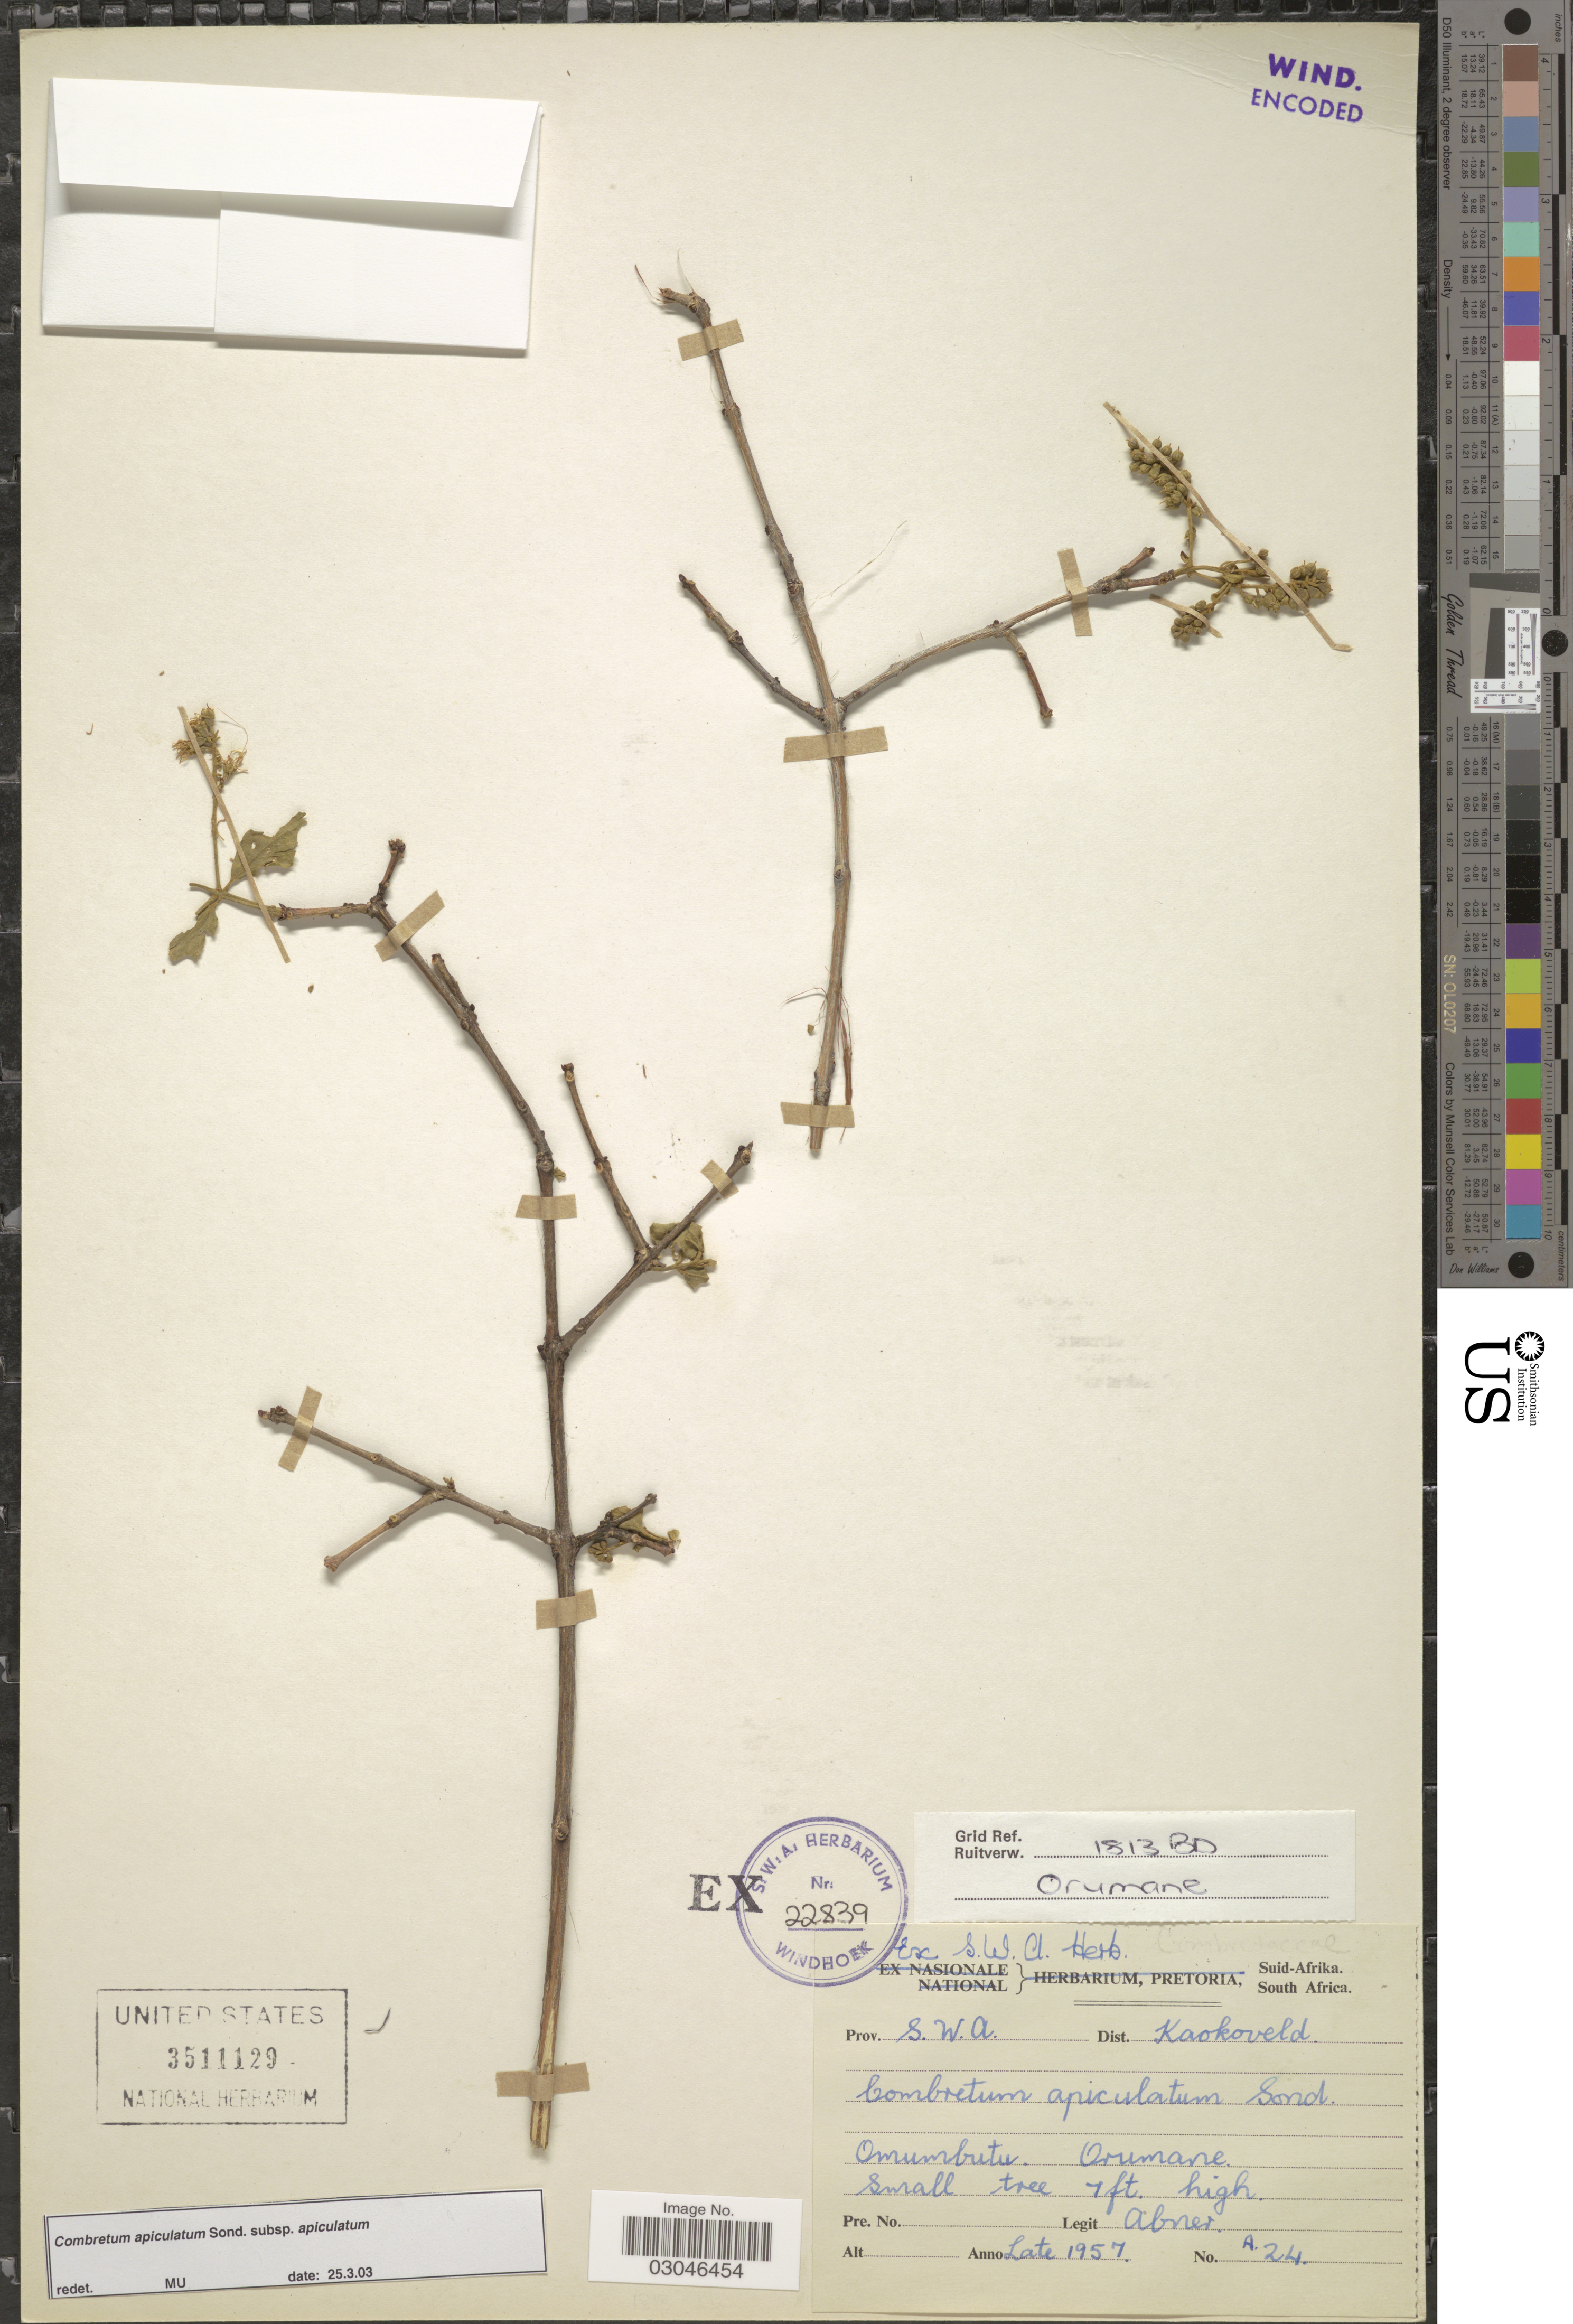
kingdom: Plantae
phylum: Tracheophyta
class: Magnoliopsida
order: Myrtales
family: Combretaceae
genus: Combretum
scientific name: Combretum apiculatum subsp. apiculatum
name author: Sond.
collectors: Abner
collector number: A24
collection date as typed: Late 1957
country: Namibia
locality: Prov. S. W. A. Dist. Kaokoveld. Omumbutu. Orumane.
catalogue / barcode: US 3511129